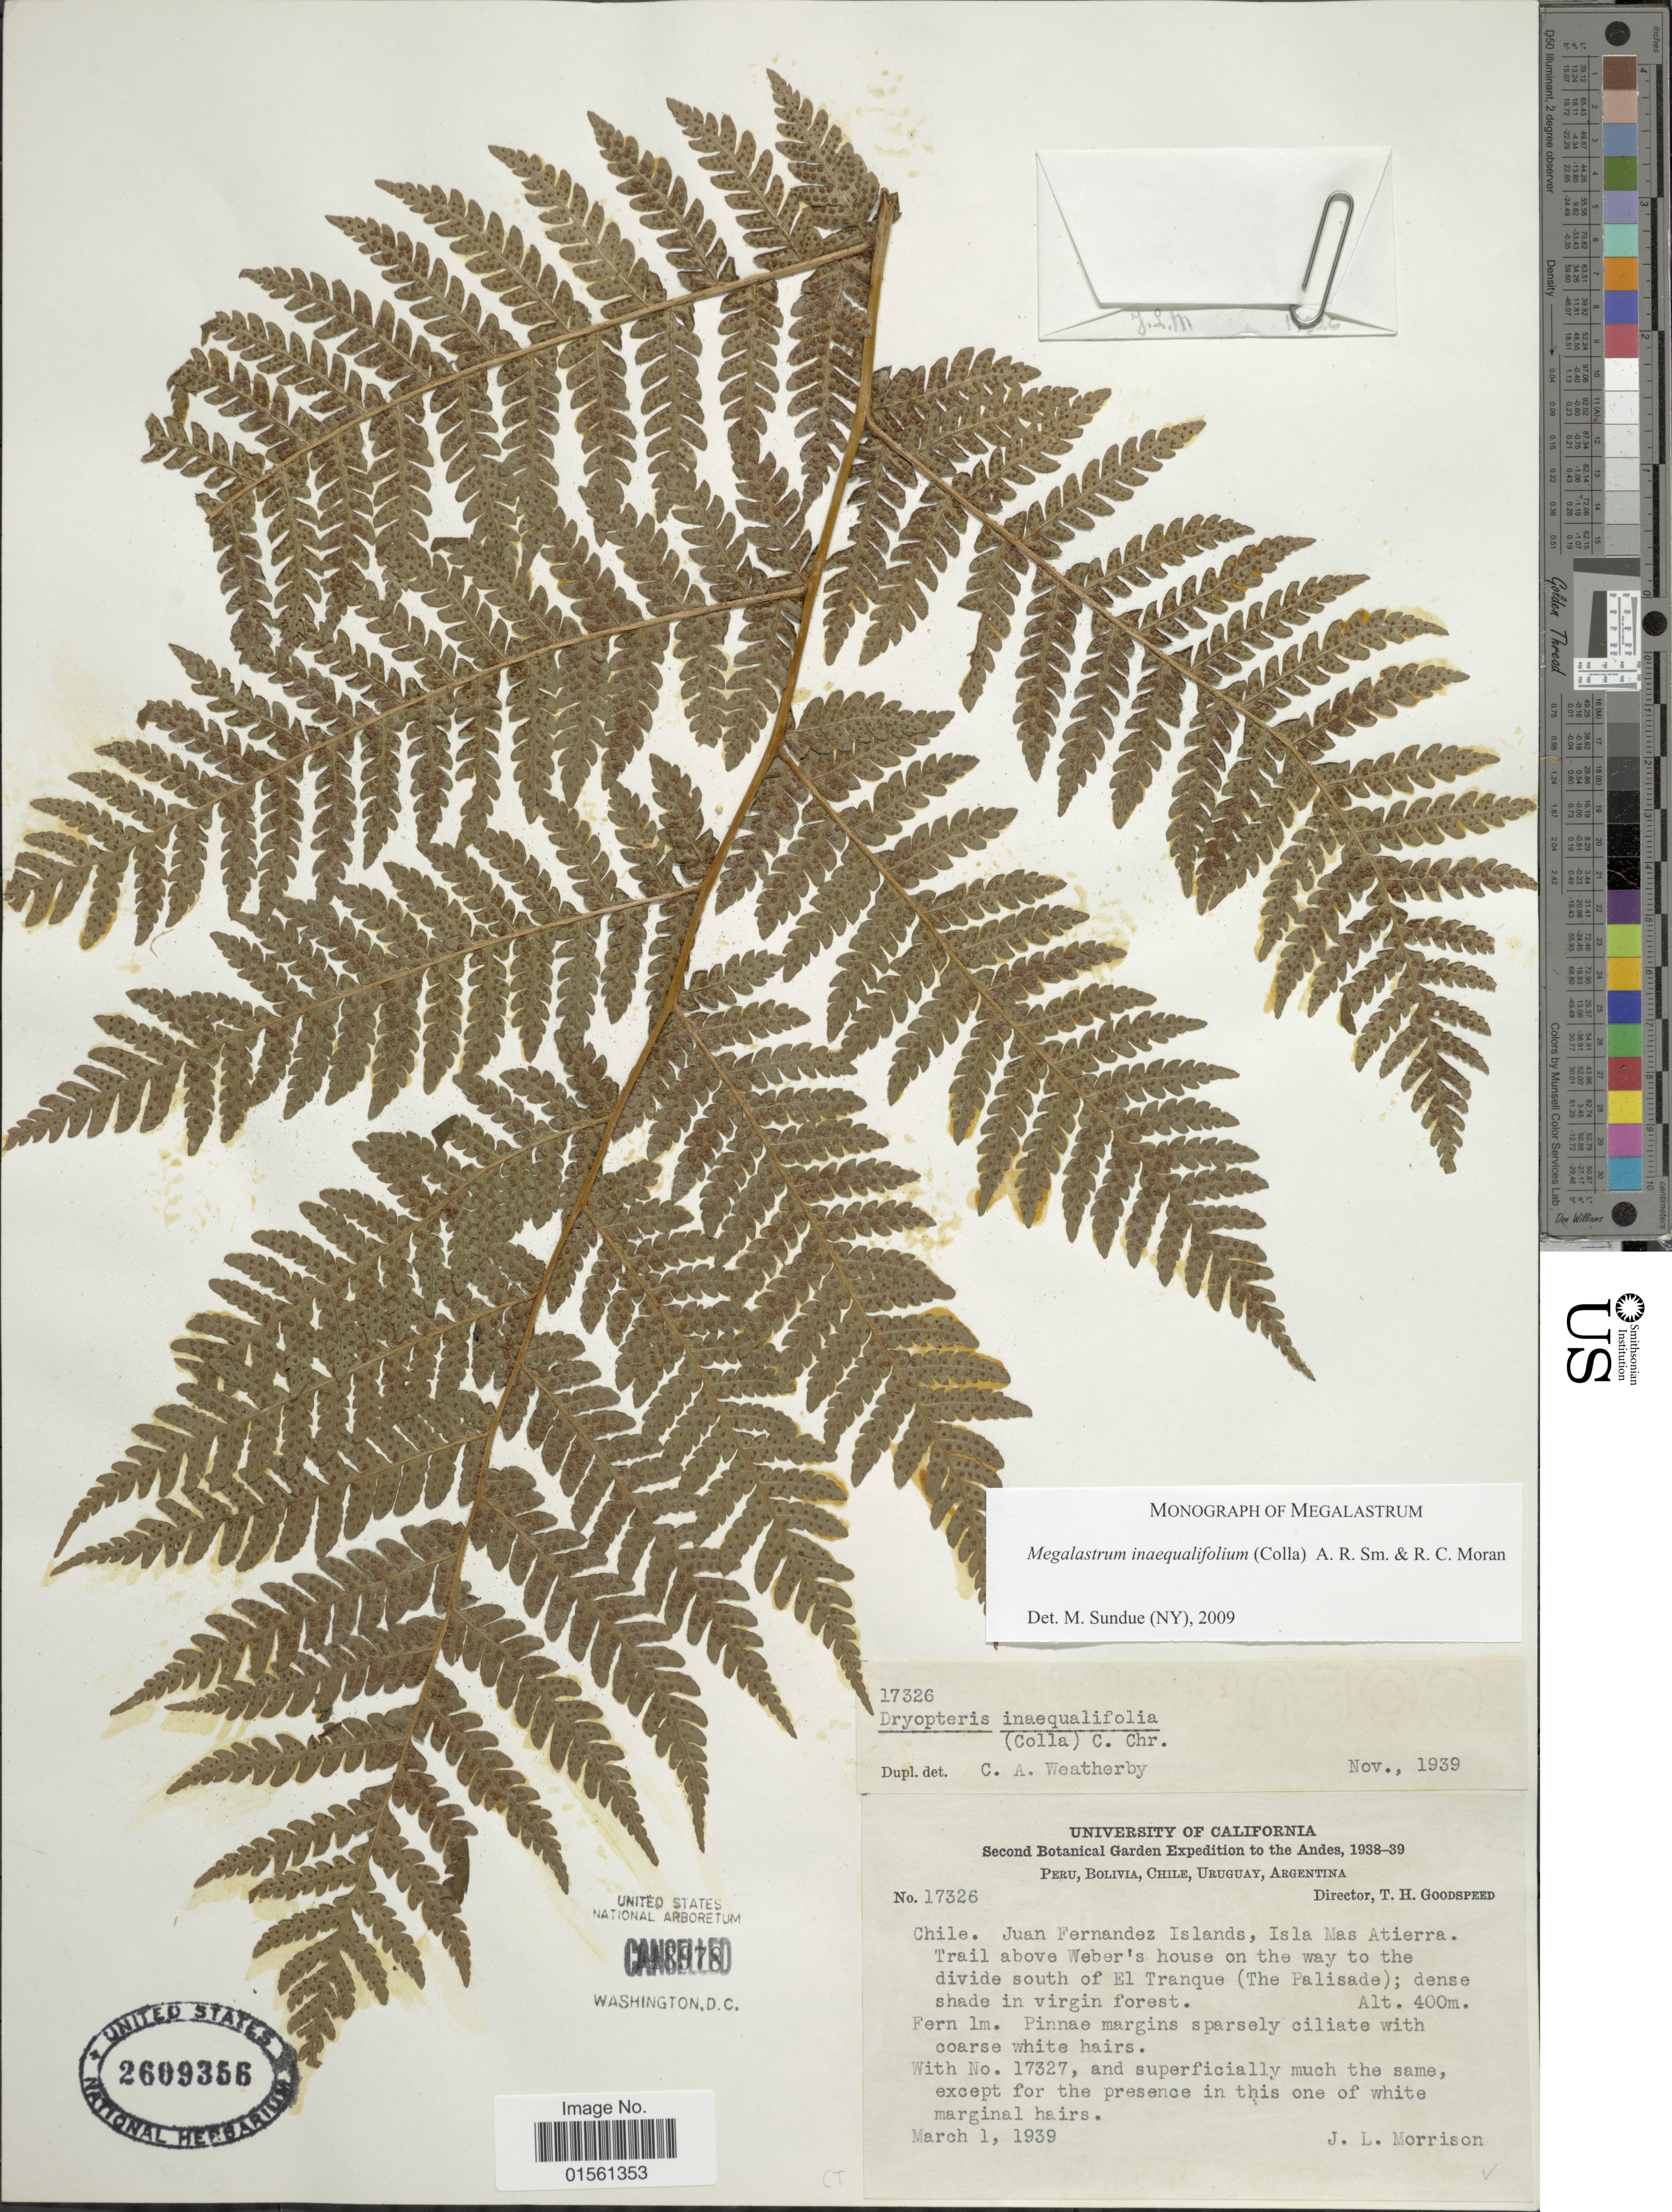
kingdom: Plantae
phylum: Tracheophyta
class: Polypodiopsida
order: Polypodiales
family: Dryopteridaceae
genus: Megalastrum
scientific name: Megalastrum inaequalifolium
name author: (Colla) A.R. Sm. & R.C. Moran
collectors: J. L. Morrison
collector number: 17326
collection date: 1939-03-01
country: Chile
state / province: Valparaíso (V)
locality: Chile. Juan Fernandez Islands, Isla Mas Atierra, Trail above Weber's house on the way to the divide south of El Tranque (The Palisade)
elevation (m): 400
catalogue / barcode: US 2609356